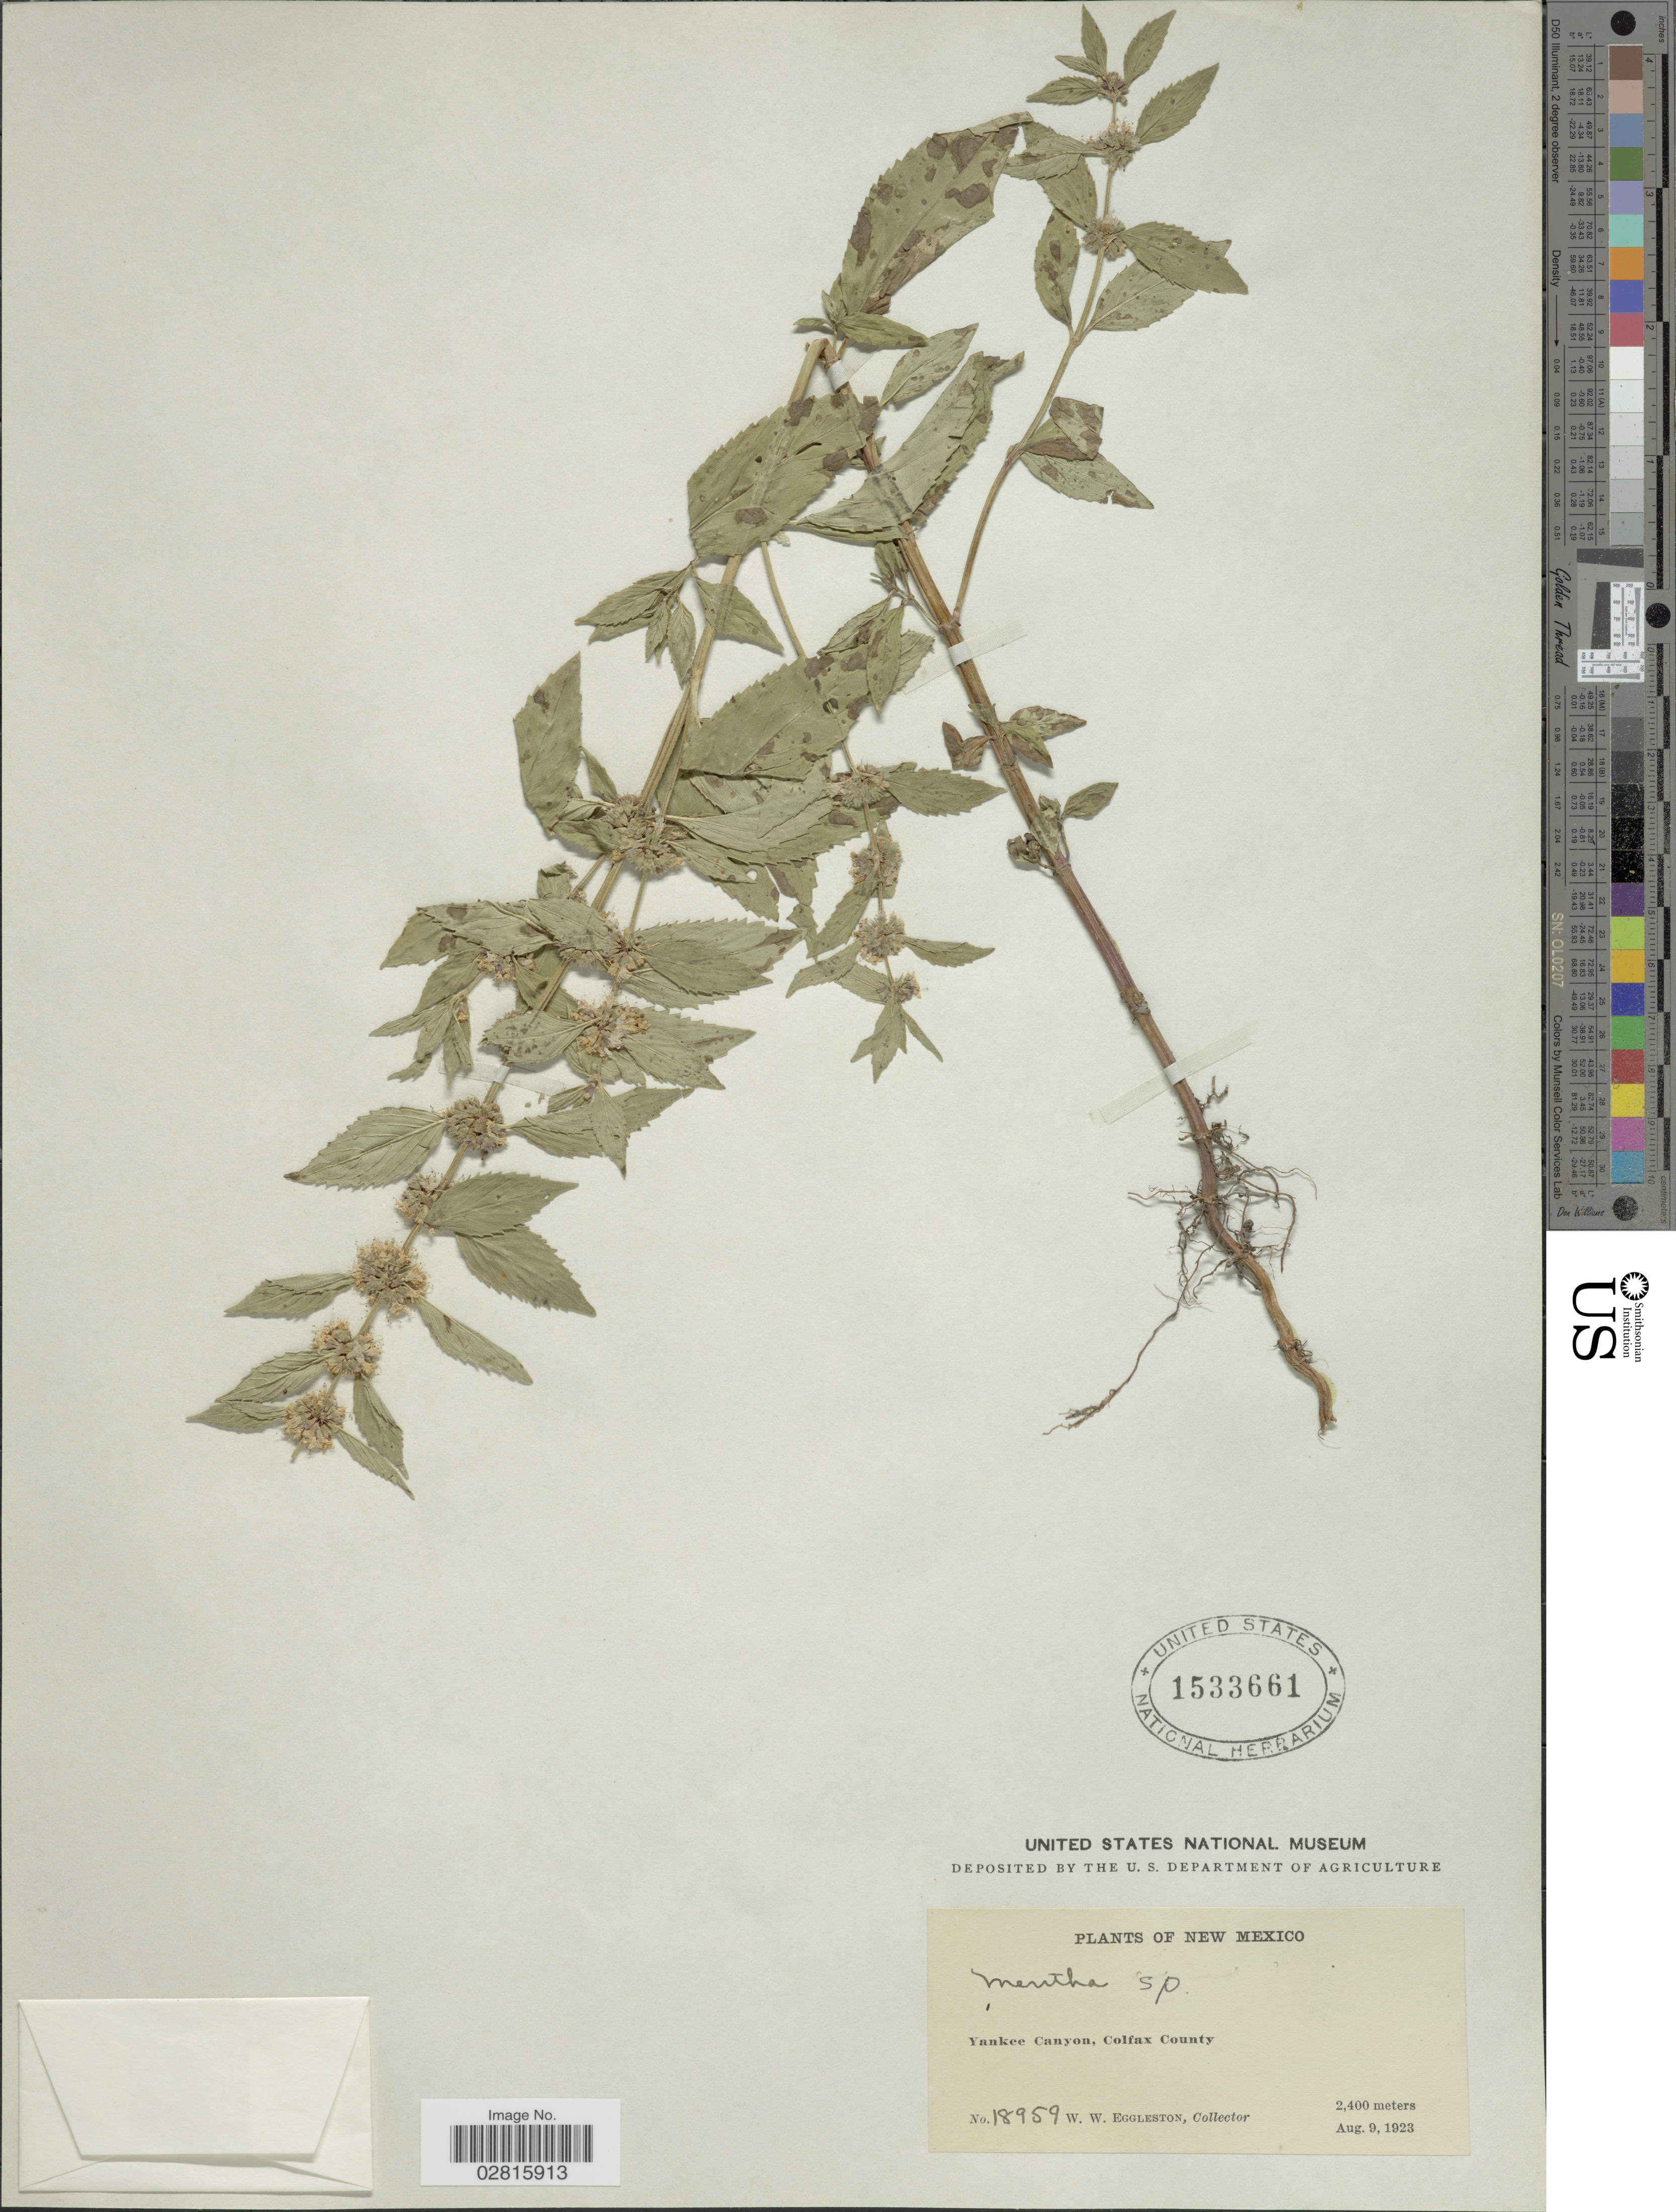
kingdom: Plantae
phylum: Tracheophyta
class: Magnoliopsida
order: Lamiales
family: Lamiaceae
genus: Mentha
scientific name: Mentha sp.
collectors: W. W. Eggleston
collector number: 18959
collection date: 1923-08-09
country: United States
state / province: New Mexico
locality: Yankee Canyon, Colfax County.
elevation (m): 2400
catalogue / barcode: US 1533661